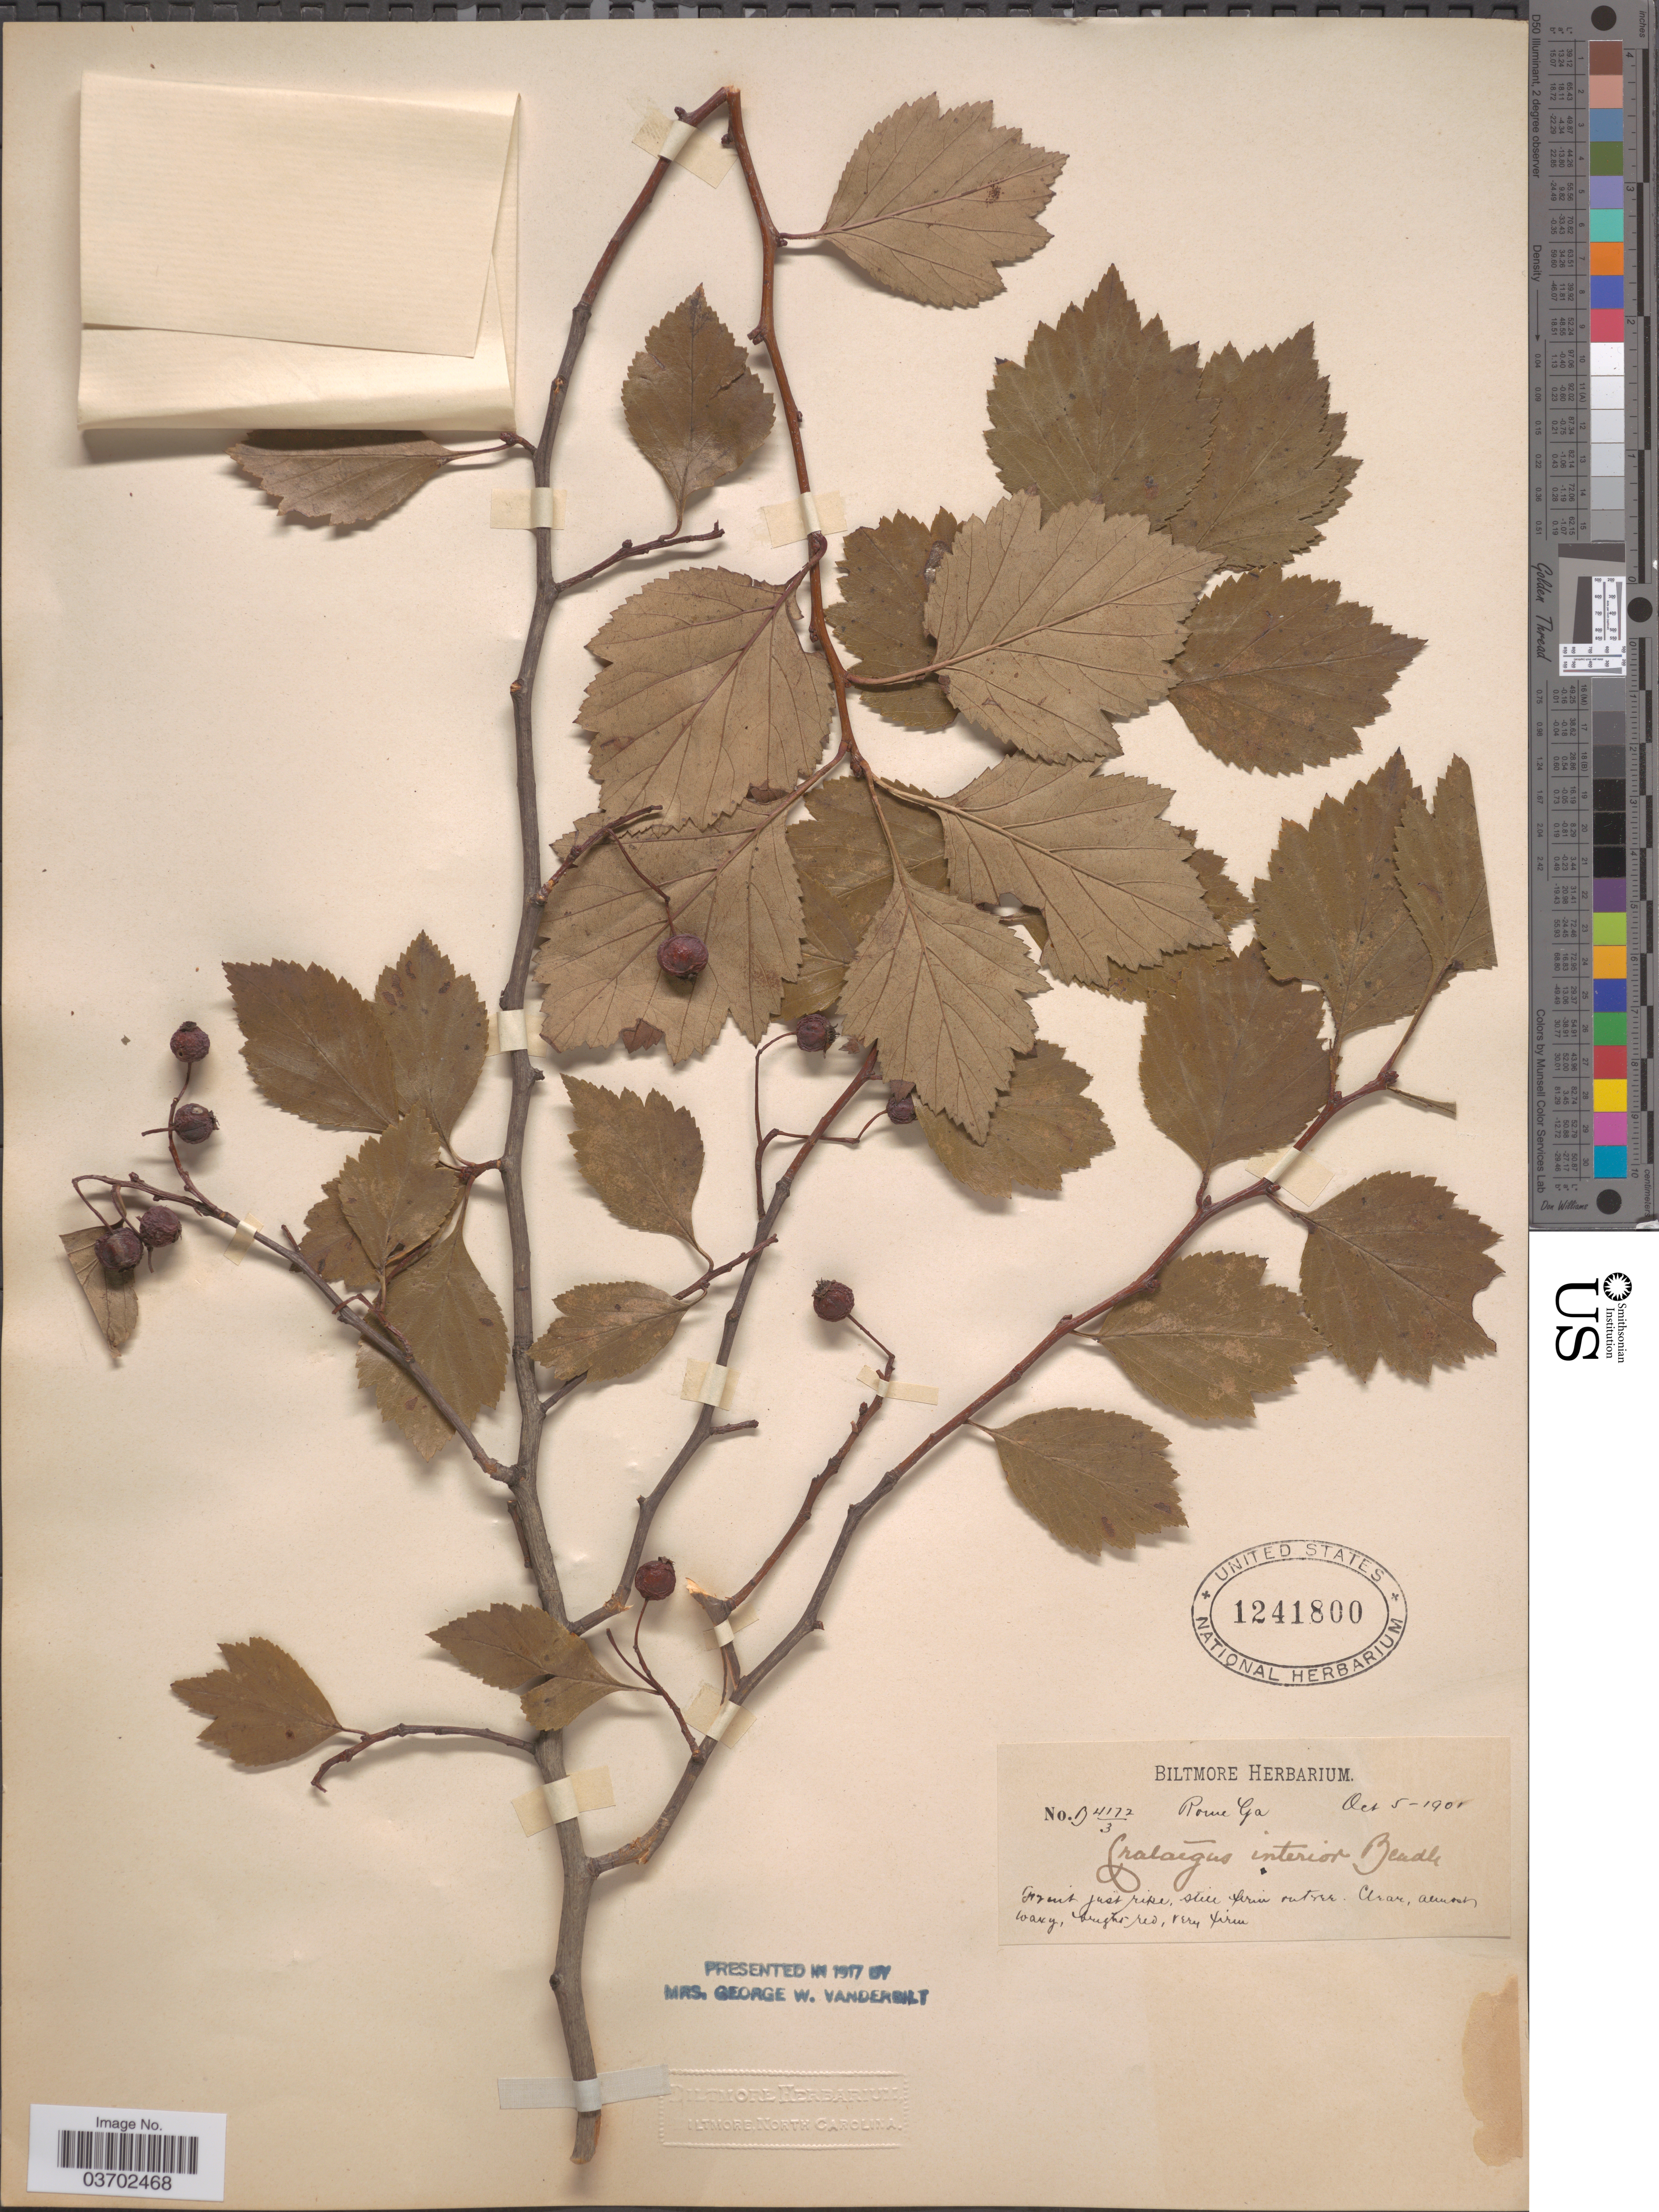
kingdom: Plantae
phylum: Tracheophyta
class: Magnoliopsida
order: Rosales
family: Rosaceae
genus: Crataegus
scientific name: Crataegus viridis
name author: L.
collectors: ex herb. Biltmore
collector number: B4172/3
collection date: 1901-10-05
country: United States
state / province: Georgia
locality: Rome.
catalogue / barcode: US 1241800